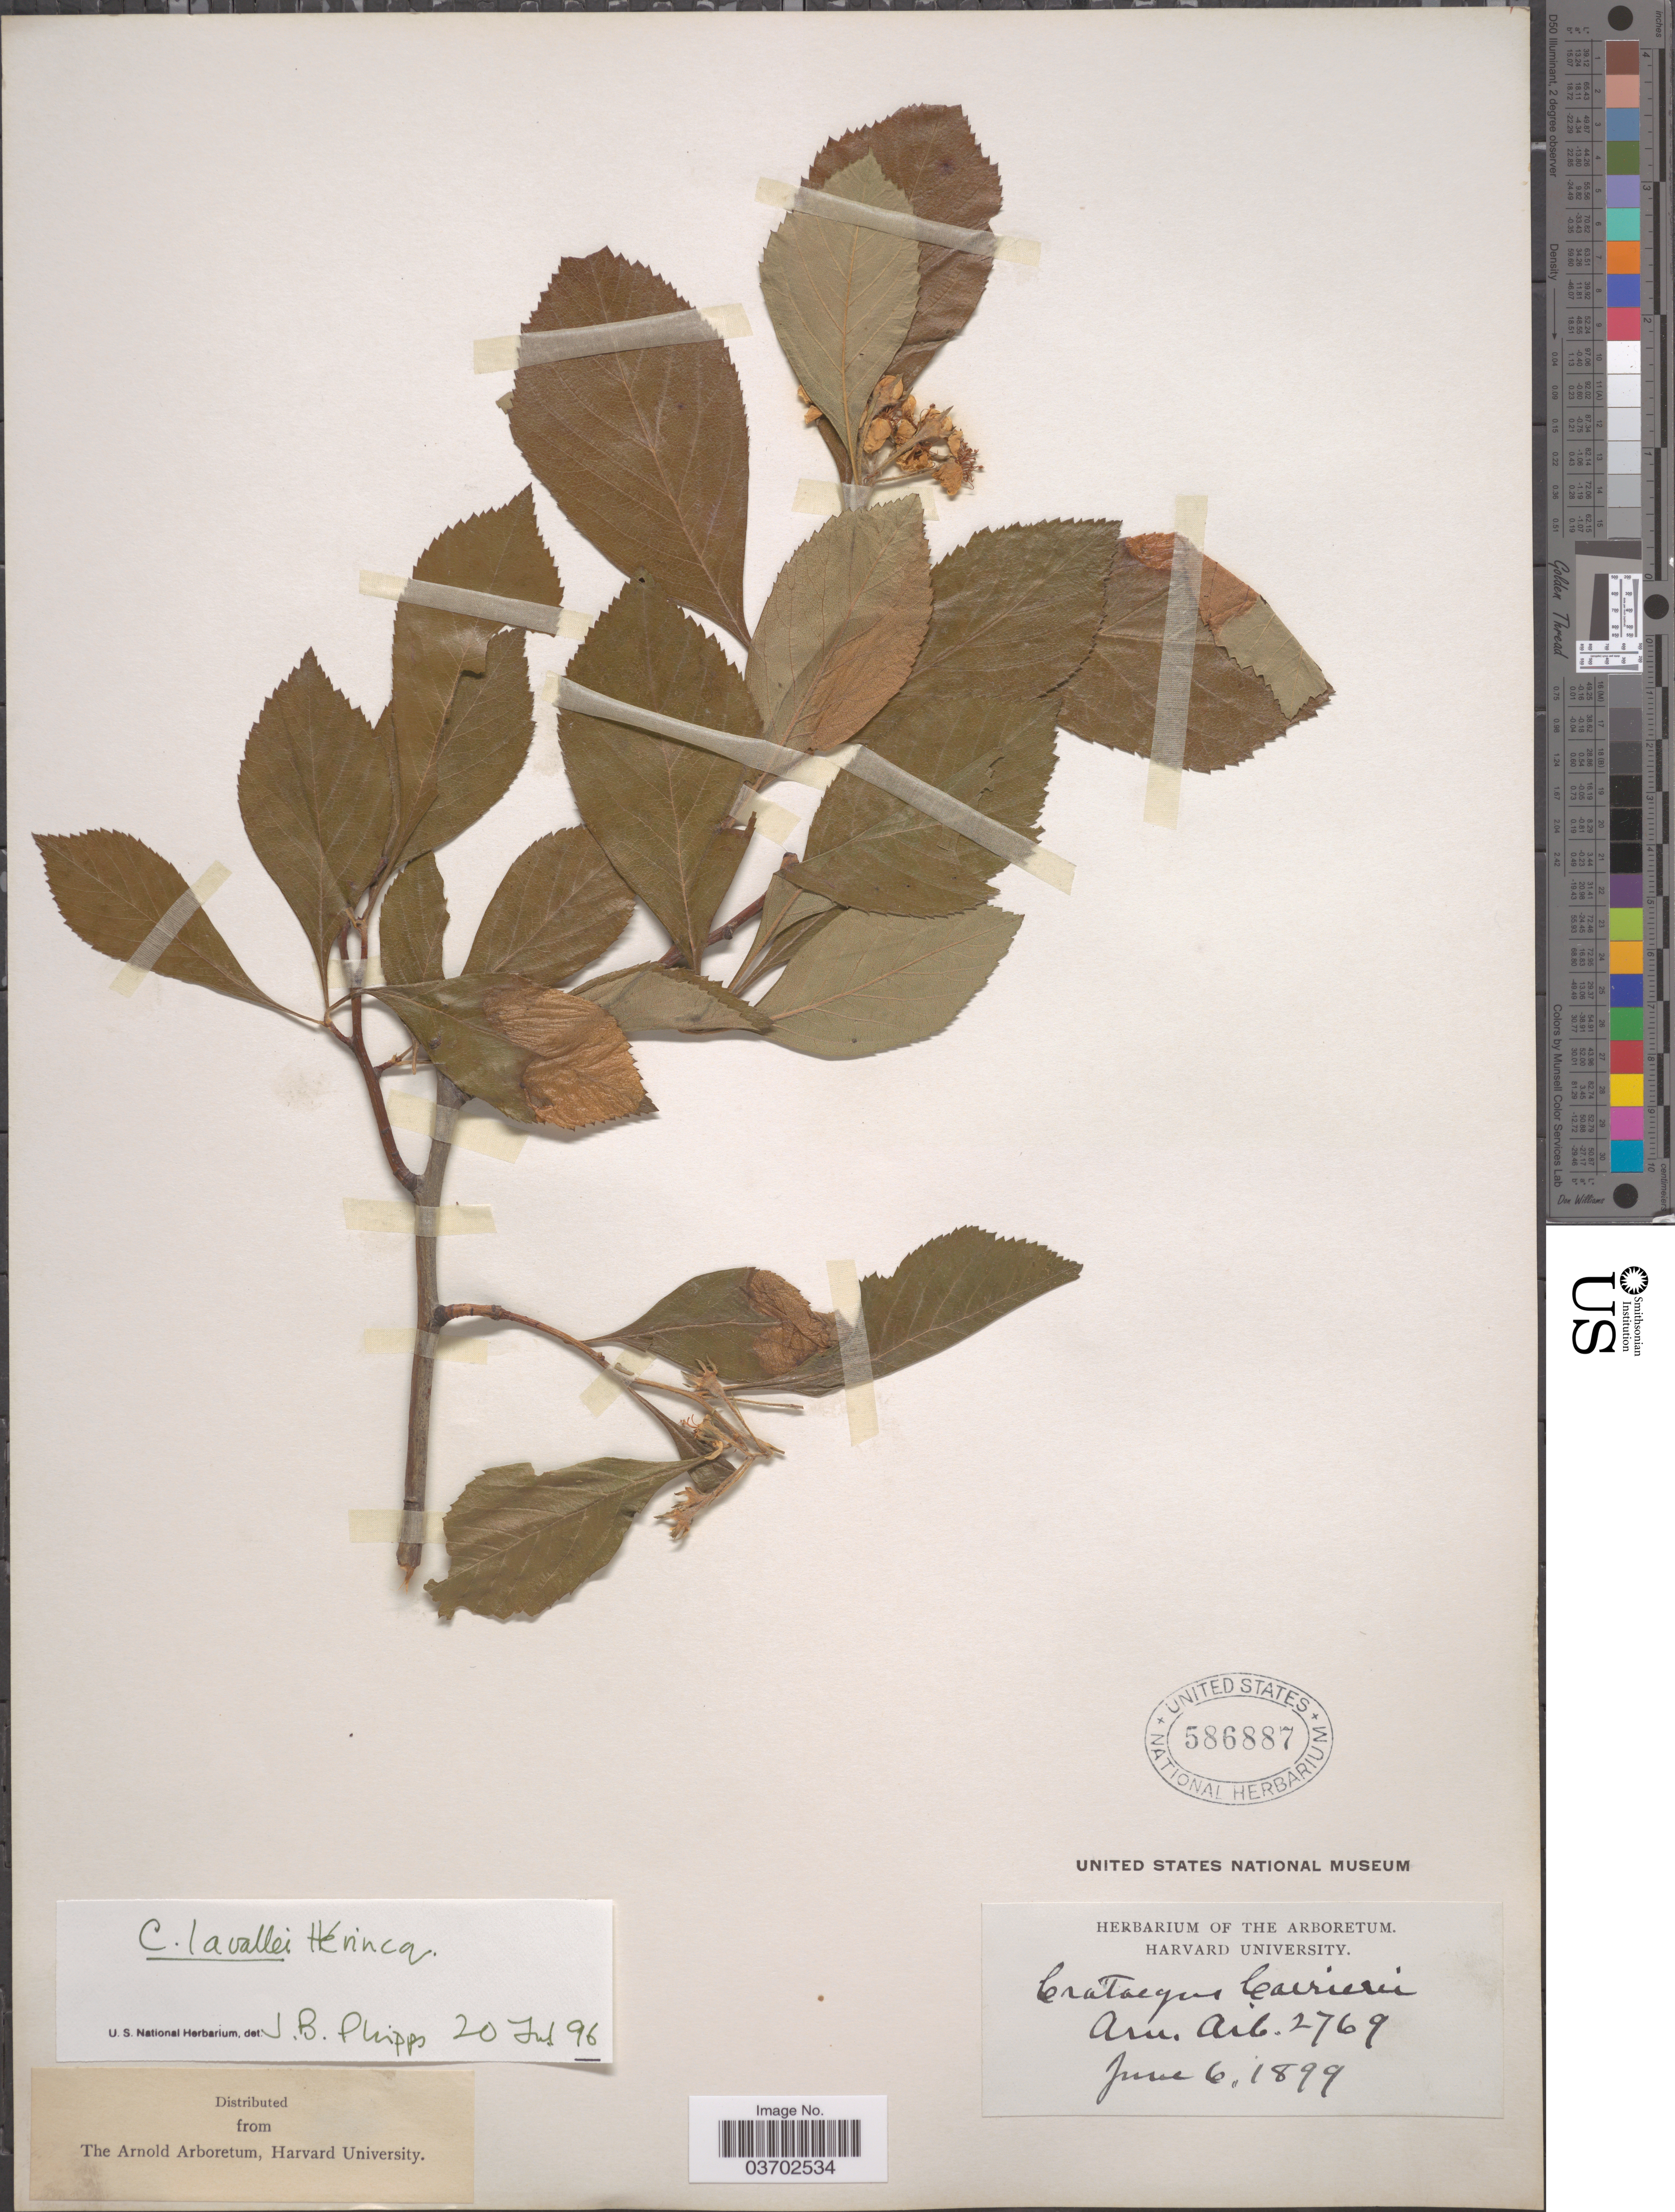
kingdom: Plantae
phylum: Tracheophyta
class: Magnoliopsida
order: Rosales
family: Rosaceae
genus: Crataegus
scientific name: Crataegus lavallei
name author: Sarg.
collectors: Ex herb. of the Arboretum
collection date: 1899-06-06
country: United States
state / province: Massachusetts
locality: Arn. Arb. 2769.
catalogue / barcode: US 586887